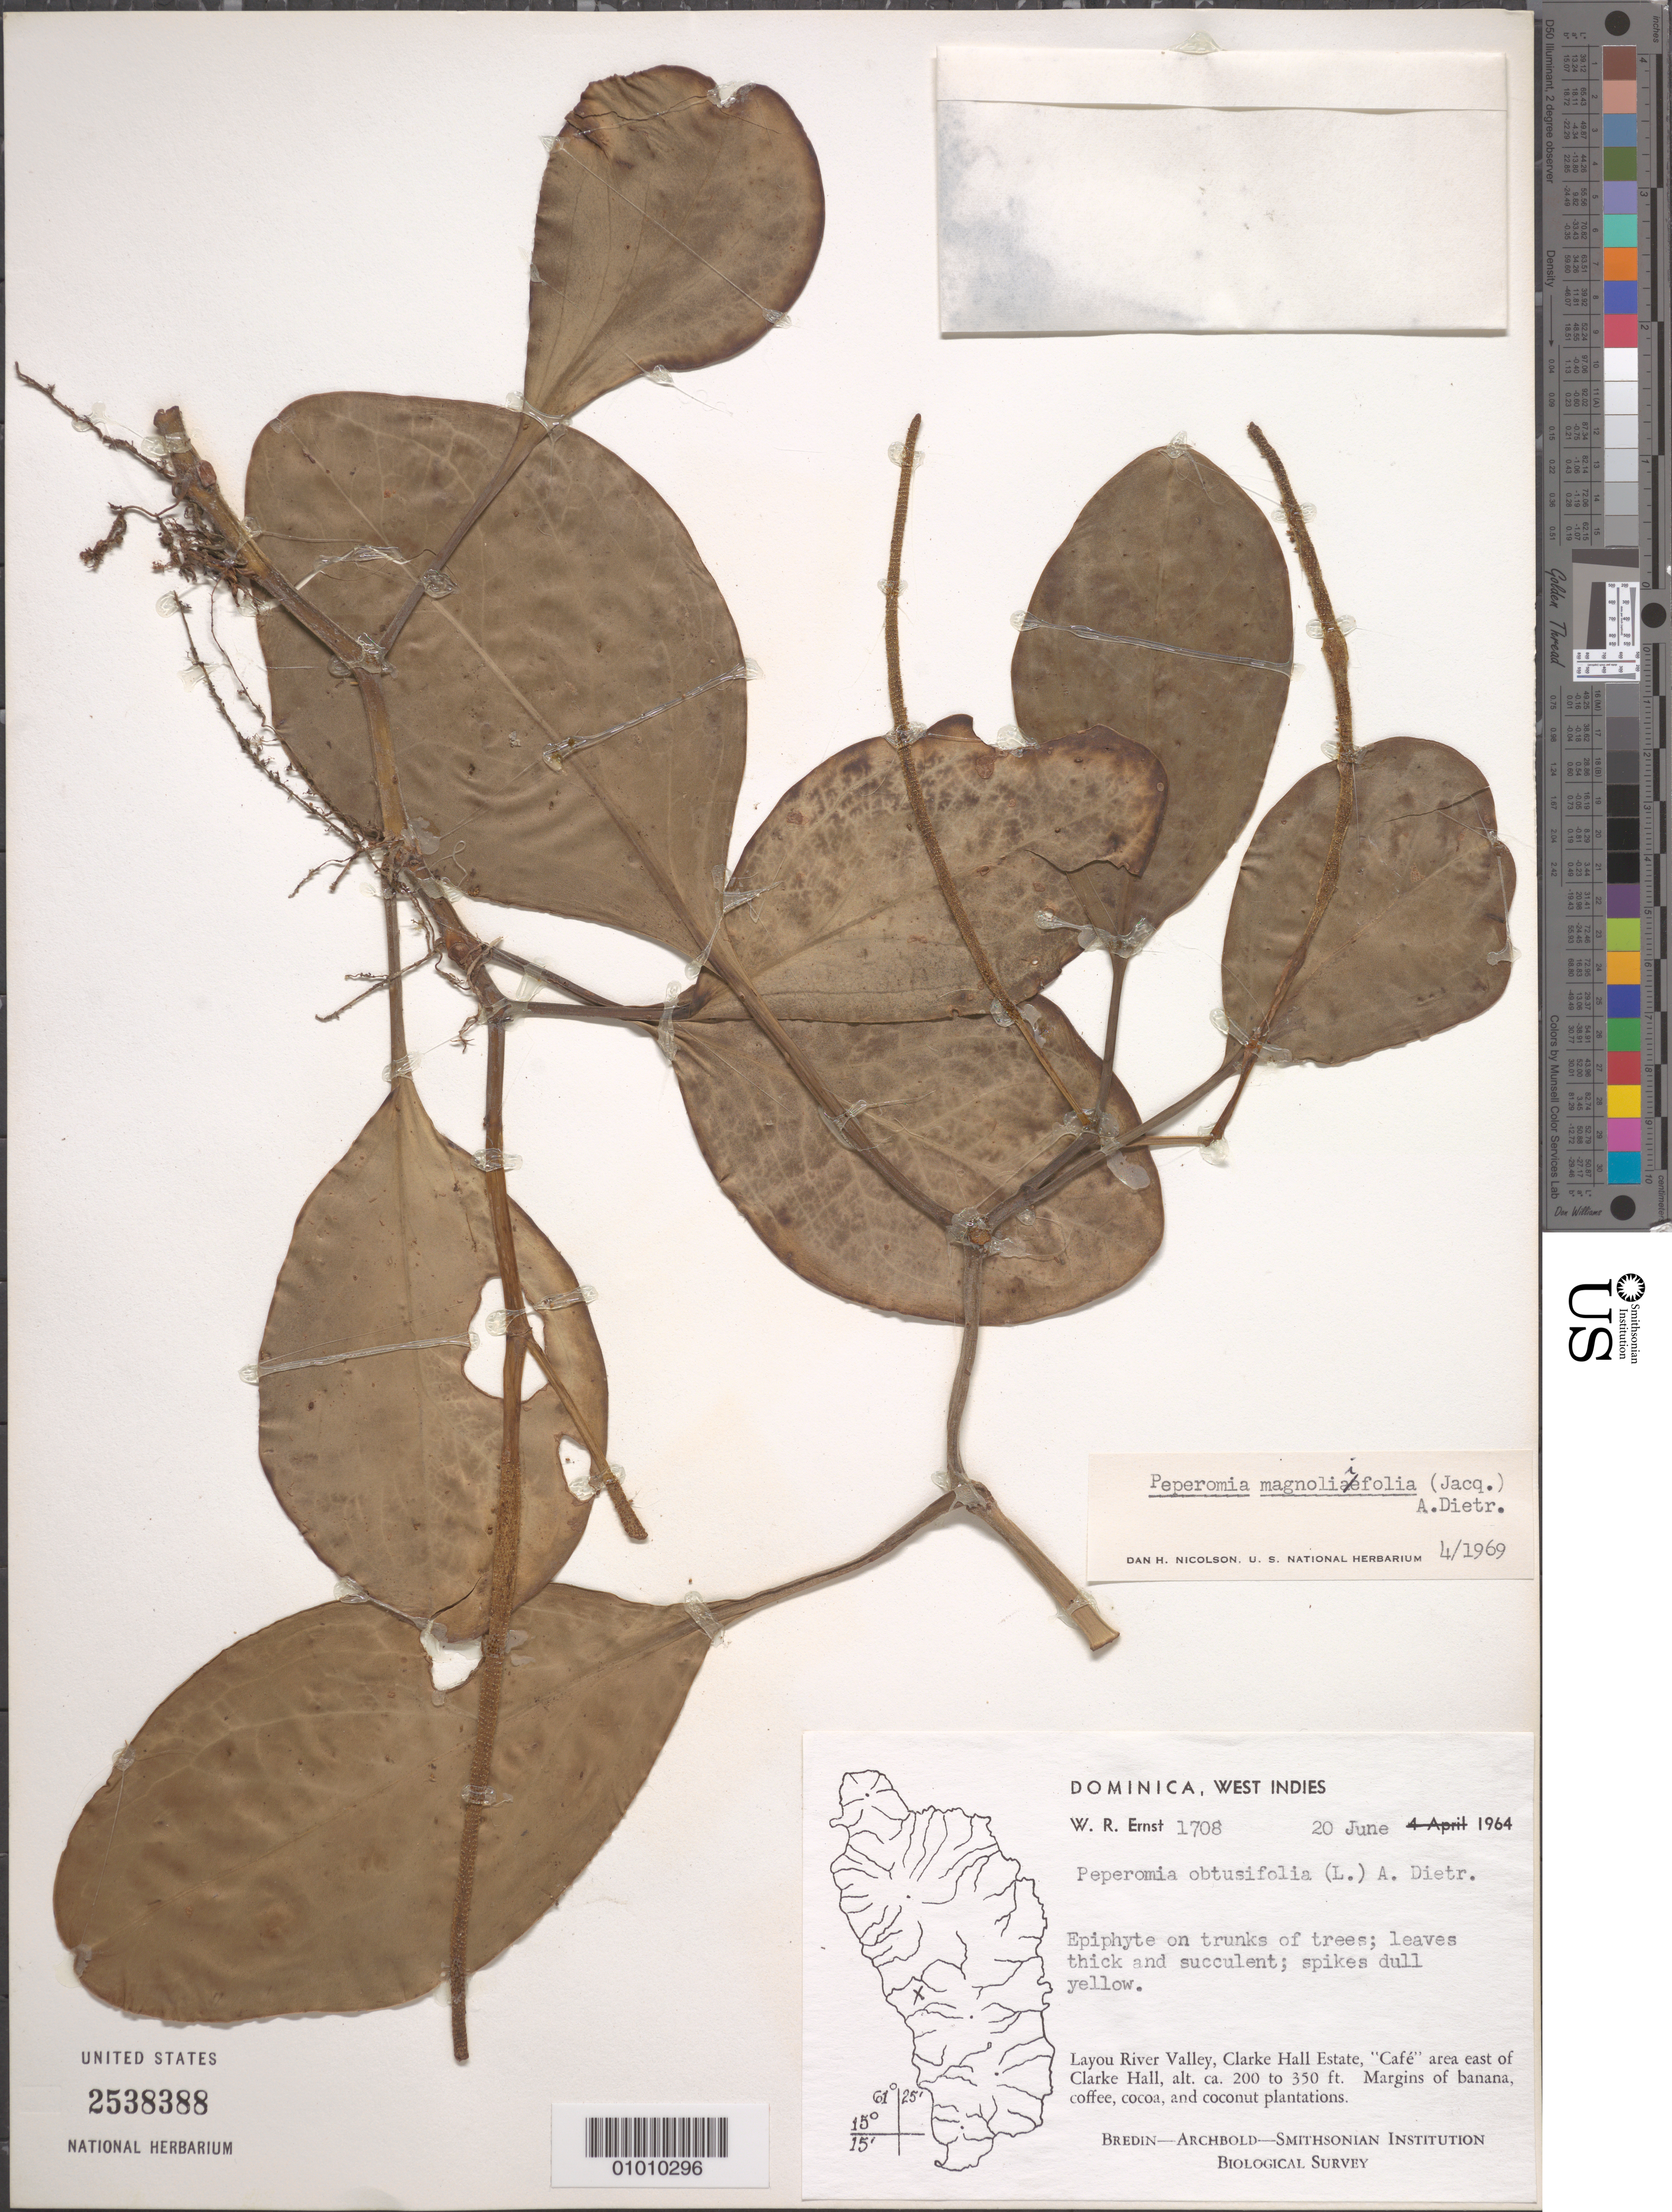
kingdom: Plantae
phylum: Tracheophyta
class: Magnoliopsida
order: Piperales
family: Piperaceae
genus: Peperomia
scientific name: Peperomia magnoliifolia var. magnoliifolia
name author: (Jacq.) A. Dietr.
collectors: W. R. Ernst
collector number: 1708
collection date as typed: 20 Jun 1964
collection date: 1964-06-20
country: Dominica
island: Dominica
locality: Layou River Valley, Clarke Hall Estate, "Cafe" are E of Clarke Hall. Margins of banana, coffee, cocoa, and coconut plantations.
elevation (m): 61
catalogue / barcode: US 2538388